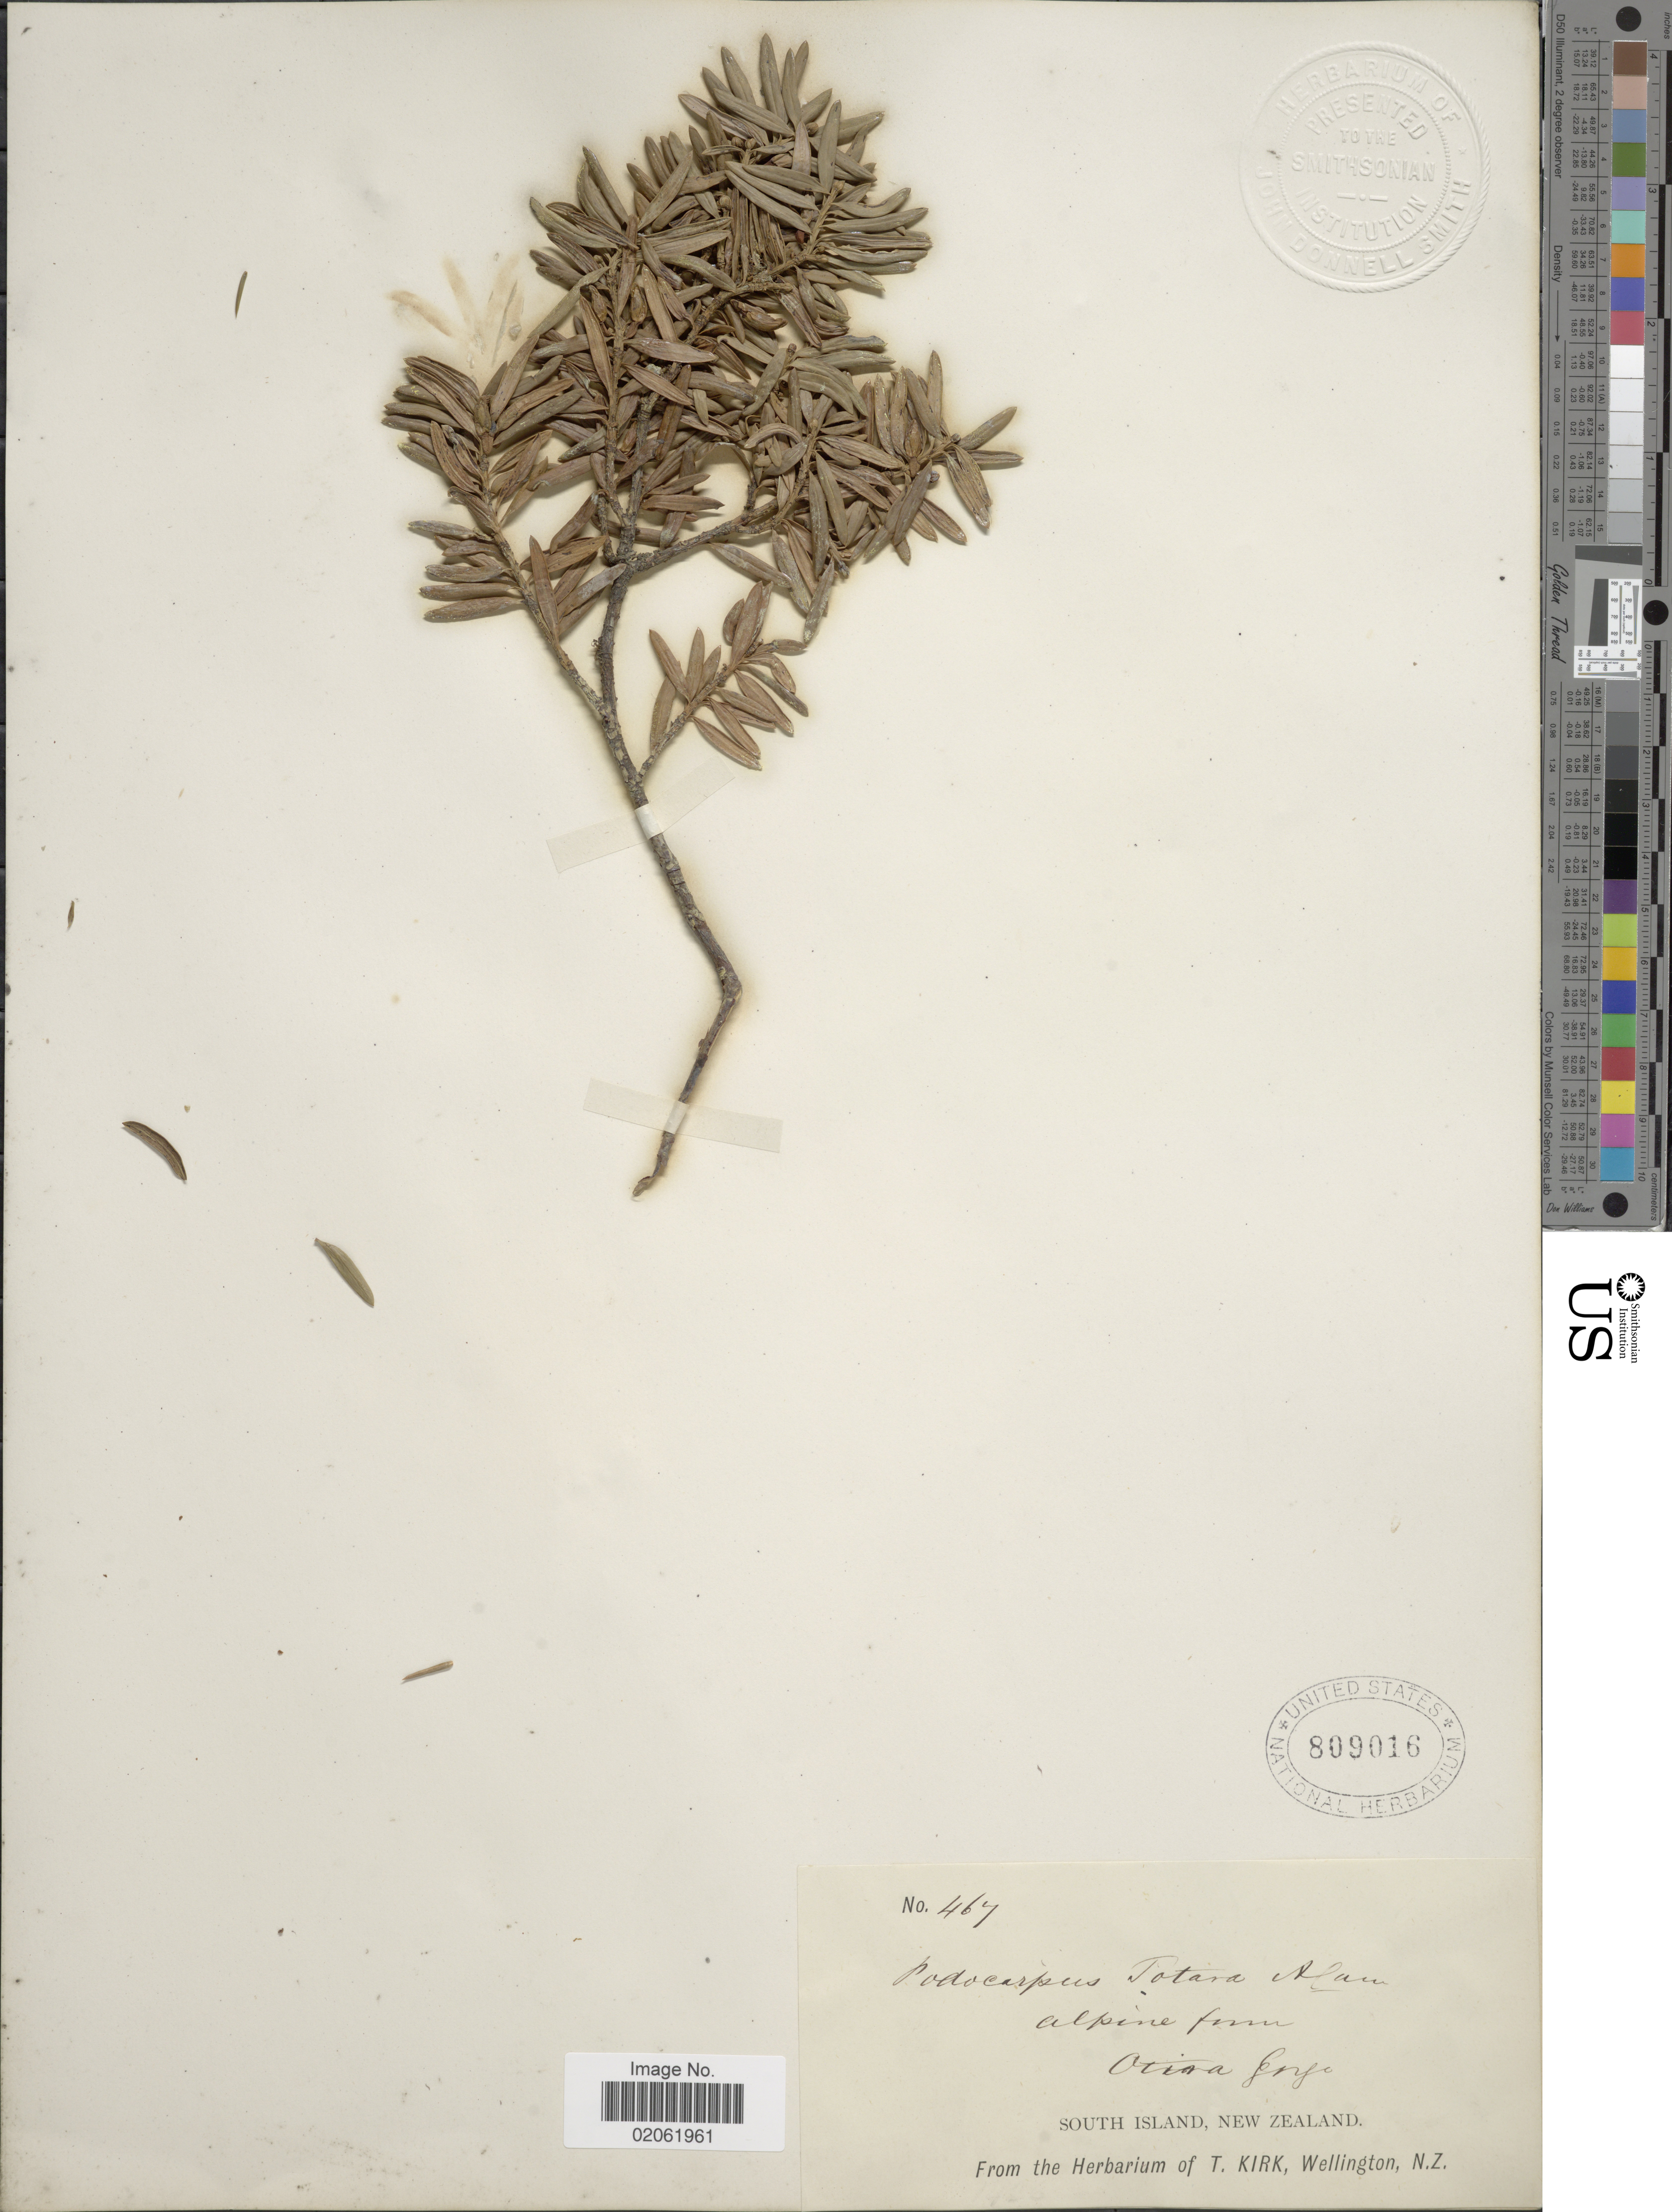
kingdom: Plantae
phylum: Tracheophyta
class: Pinopsida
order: Pinales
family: Podocarpaceae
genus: Podocarpus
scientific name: Podocarpus totara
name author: G. Benn. ex D. Don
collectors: ex herb. T. Kirk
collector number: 467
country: New Zealand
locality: South Island, New Zealand. Otira gorge.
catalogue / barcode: US 809016